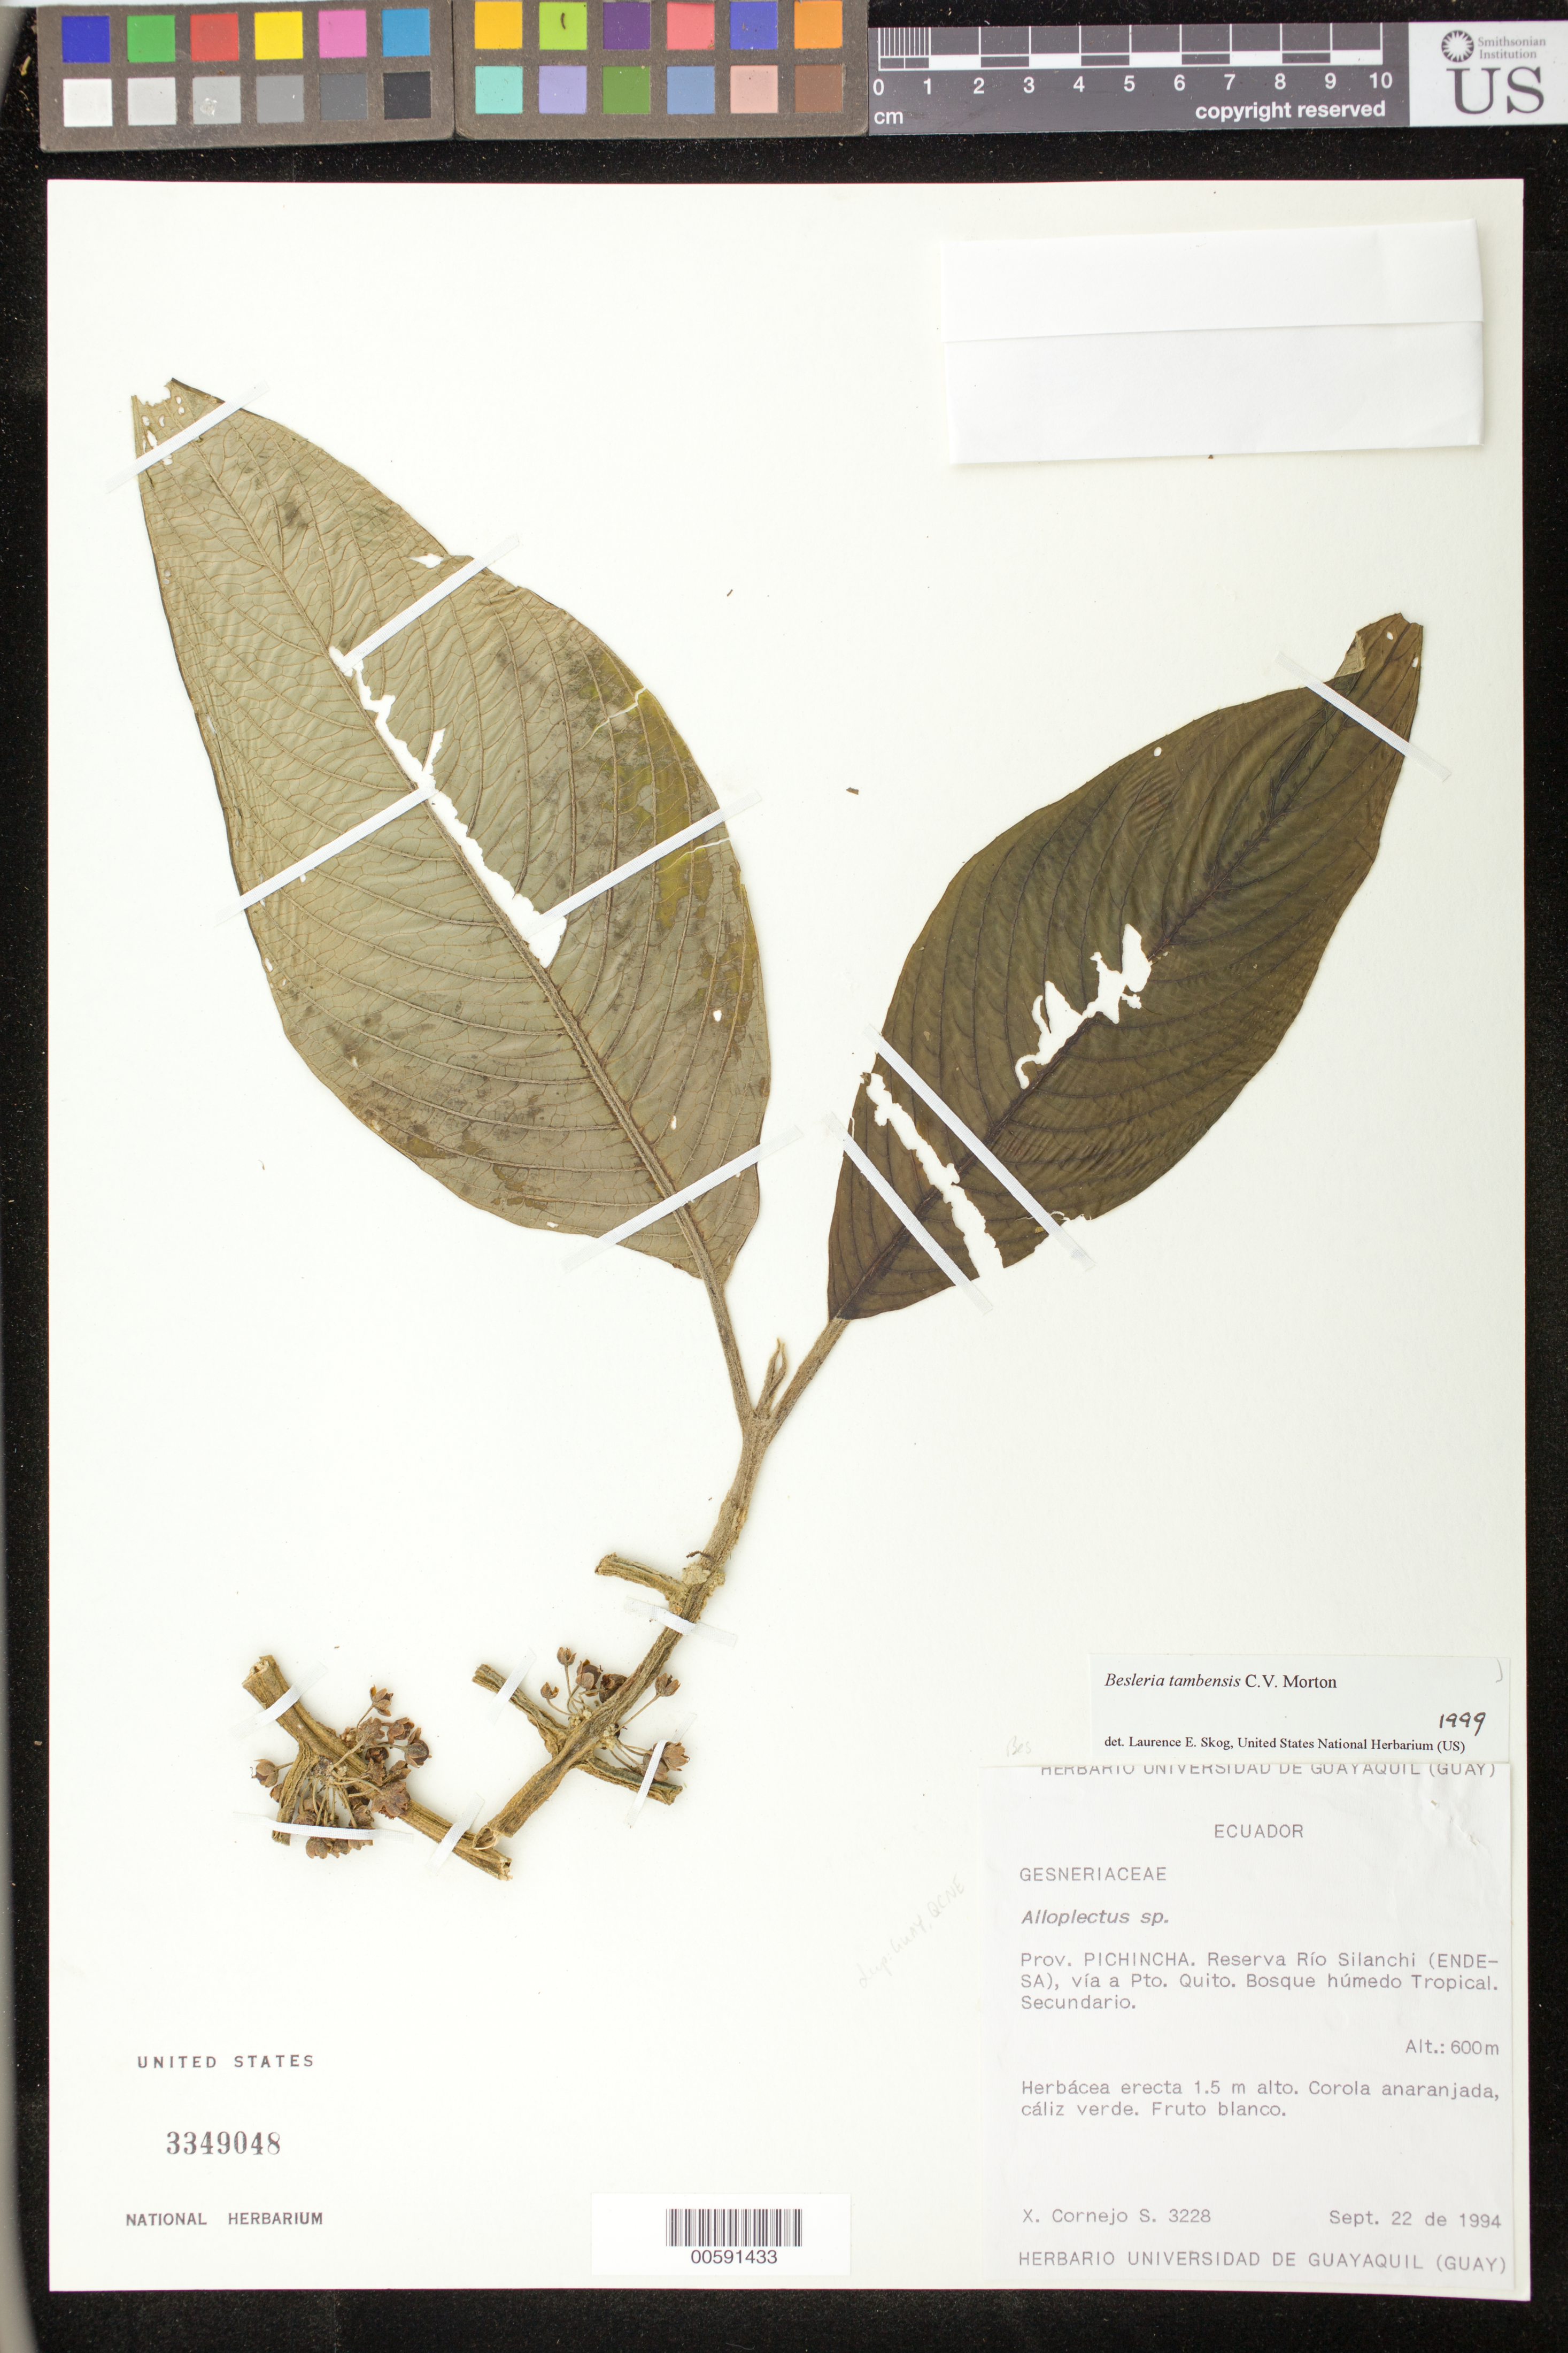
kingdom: Plantae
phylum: Tracheophyta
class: Magnoliopsida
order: Lamiales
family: Gesneriaceae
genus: Besleria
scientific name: Besleria tambensis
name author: C.V. Morton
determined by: Skog, Laurence E.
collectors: X. F. Cornejo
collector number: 3228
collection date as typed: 22 Sep 1994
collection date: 1994-09-22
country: Ecuador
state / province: Pichincha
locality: Reserva Río Silanchi (ENDESA), vía a Pto. Quito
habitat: Bosque húmedo tropical; secundario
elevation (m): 600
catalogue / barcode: US 3349048